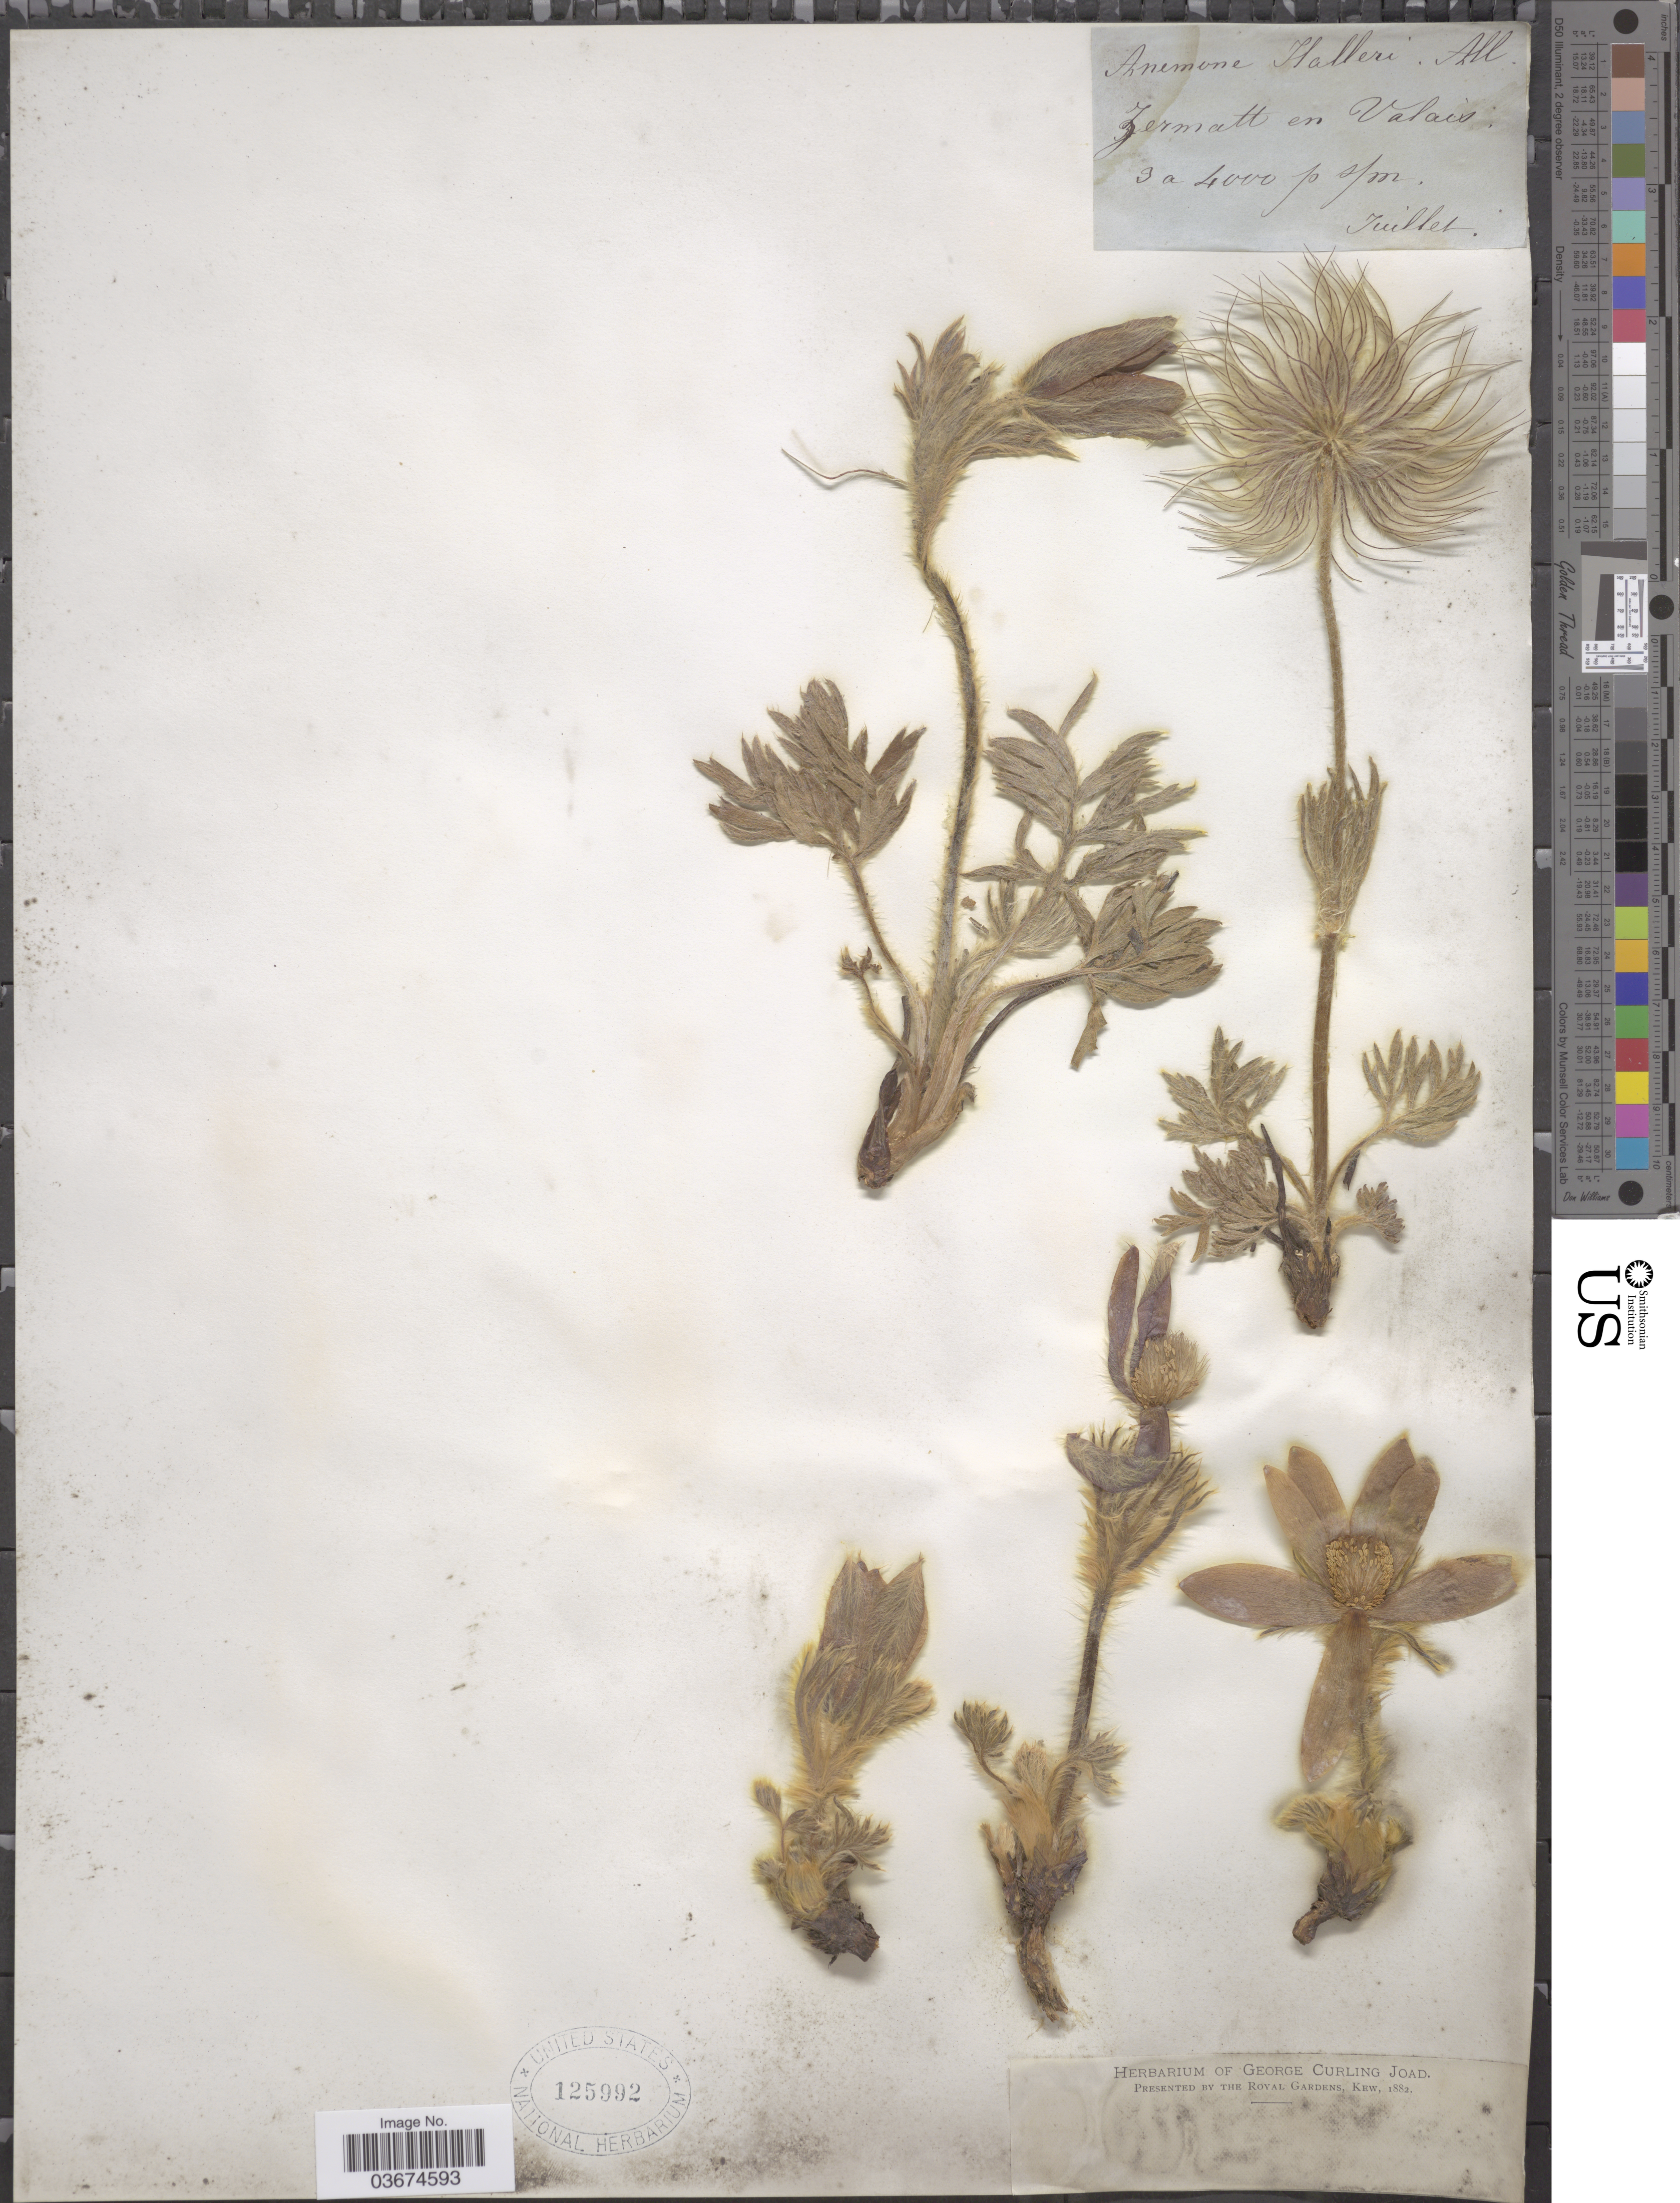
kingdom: Plantae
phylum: Tracheophyta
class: Magnoliopsida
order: Ranunculales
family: Ranunculaceae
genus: Pulsatilla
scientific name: Pulsatilla halleri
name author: (All.) Willd.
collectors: ex herb. George Curling Joad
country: Switzerland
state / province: Valais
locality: Zermatt en Valais.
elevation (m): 3000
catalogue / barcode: US 125992